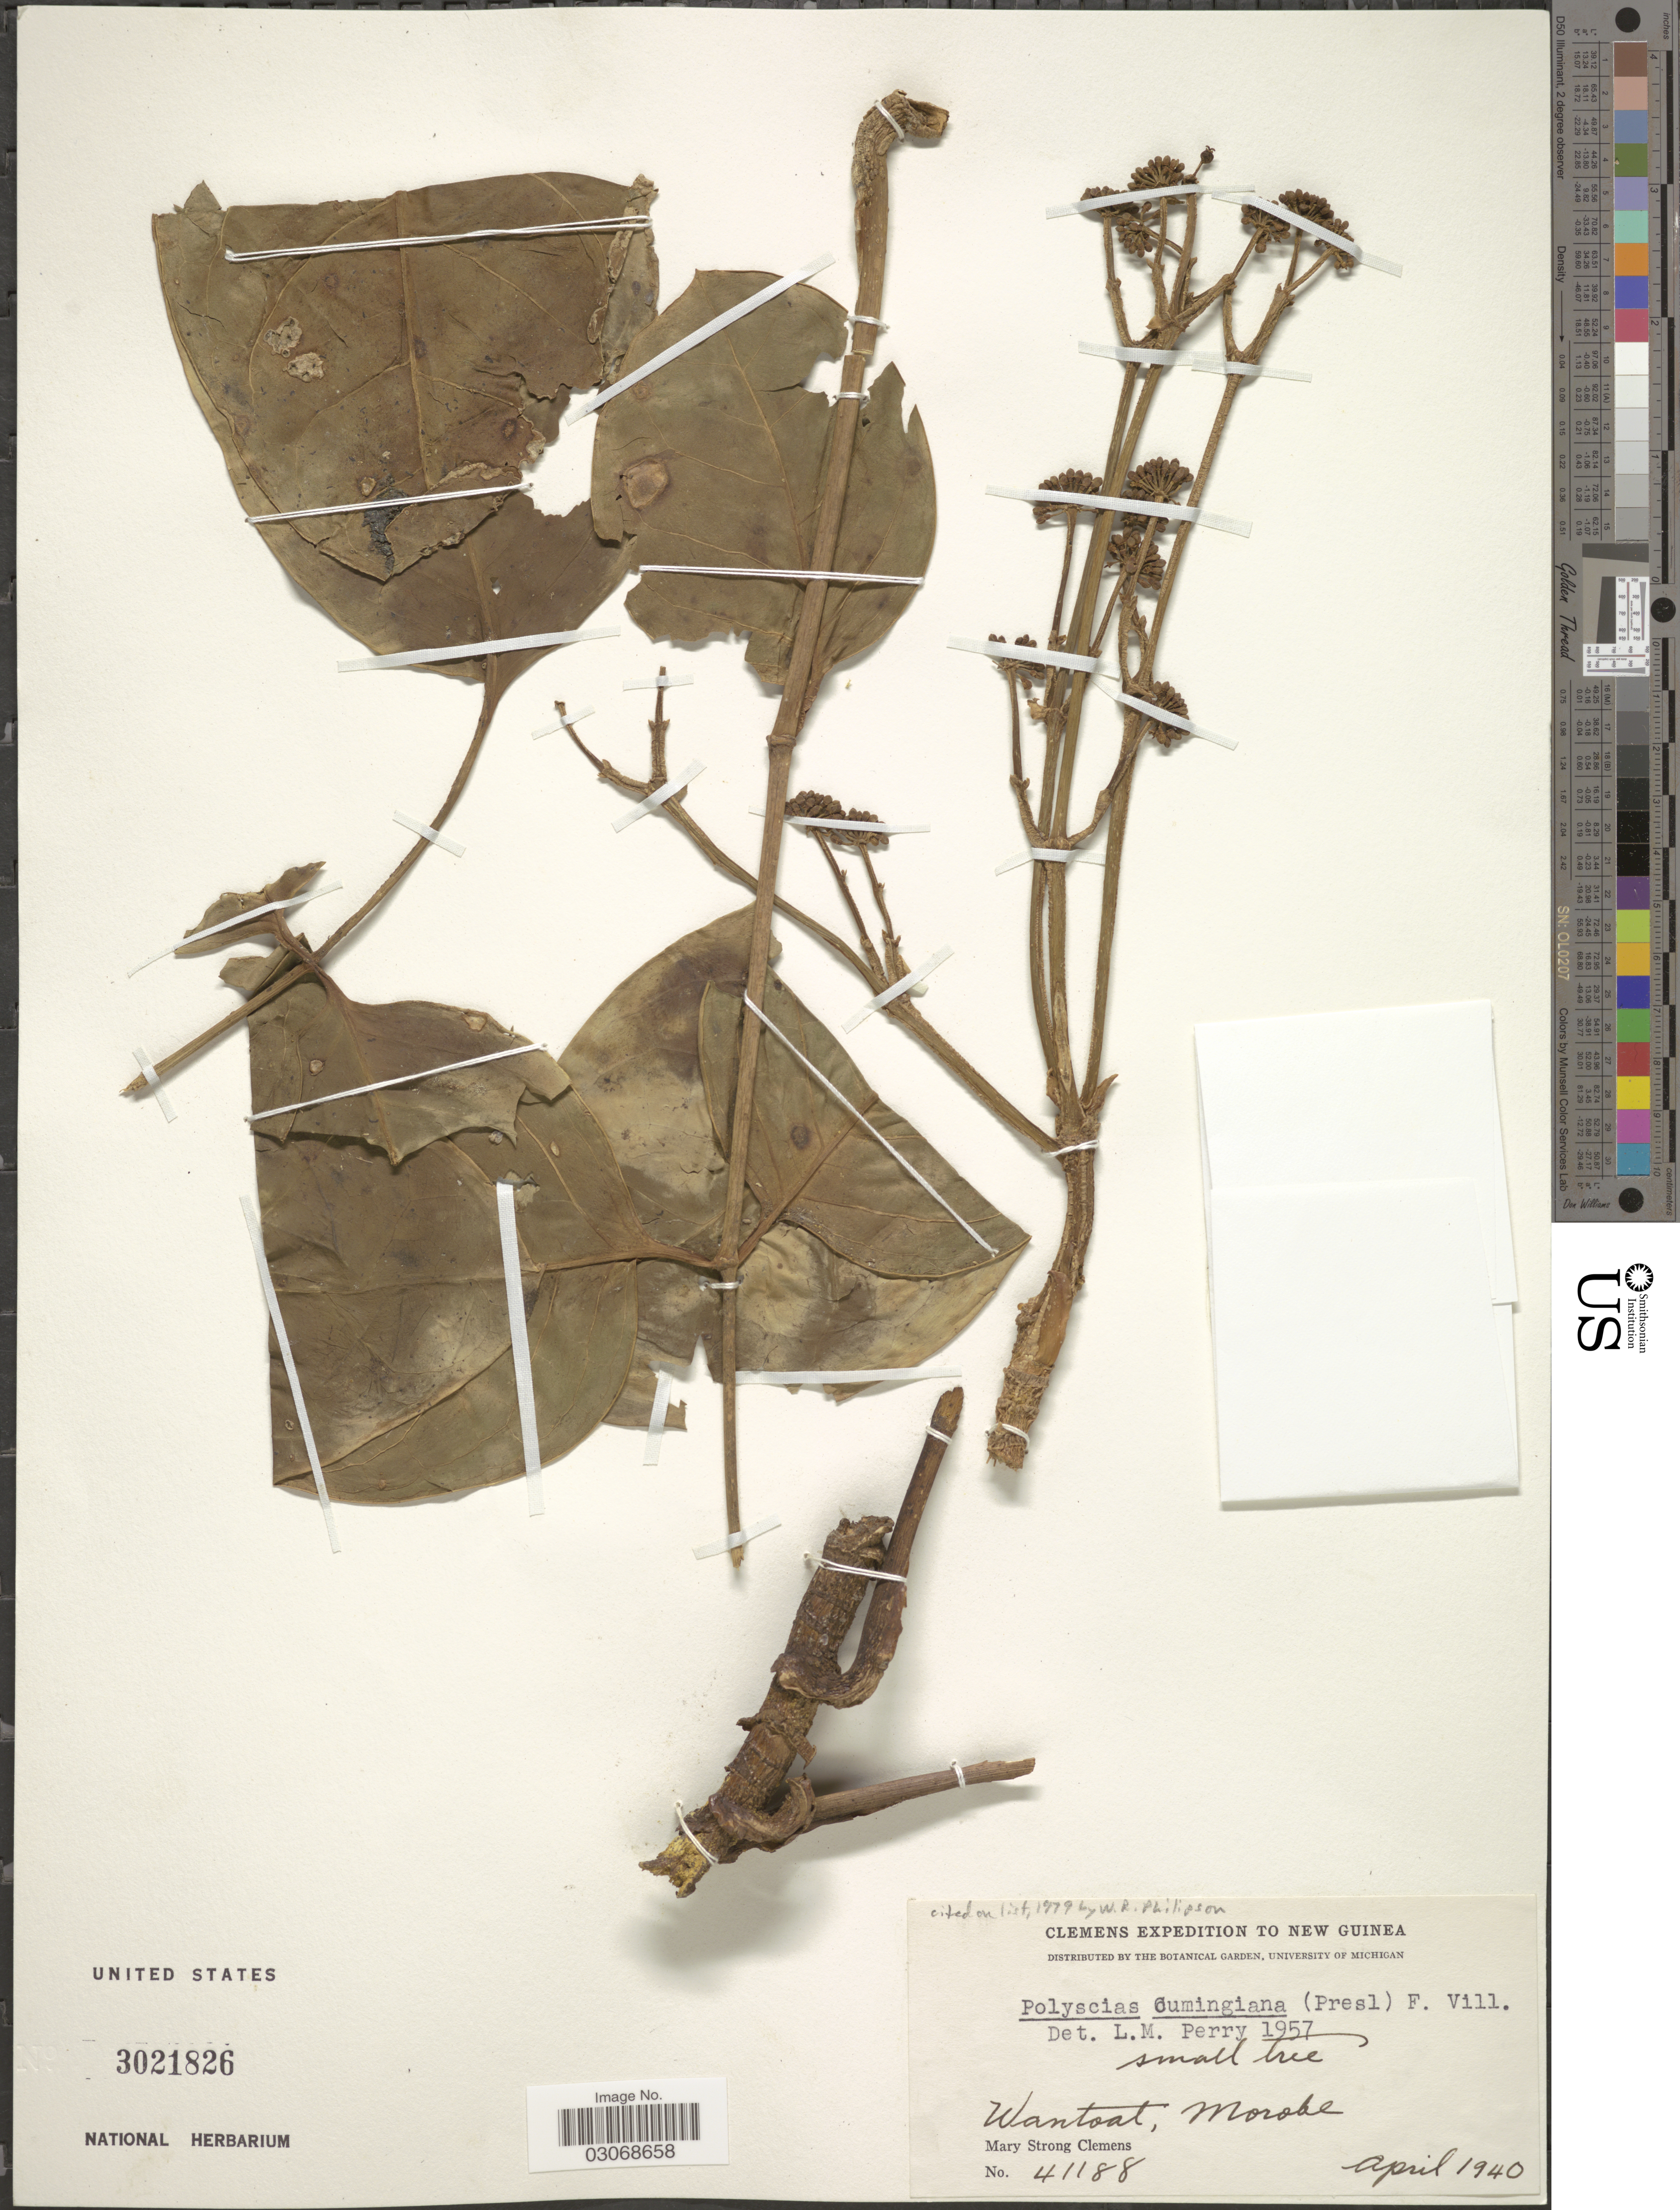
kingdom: Plantae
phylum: Tracheophyta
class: Magnoliopsida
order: Apiales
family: Araliaceae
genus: Polyscias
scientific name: Polyscias cumingiana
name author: (C. Presl) Fern.-Vill.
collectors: M. S. Clemens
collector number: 41188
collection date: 1940-04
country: Papua New Guinea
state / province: Morobe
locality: Wantoat.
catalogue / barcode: US 3021826